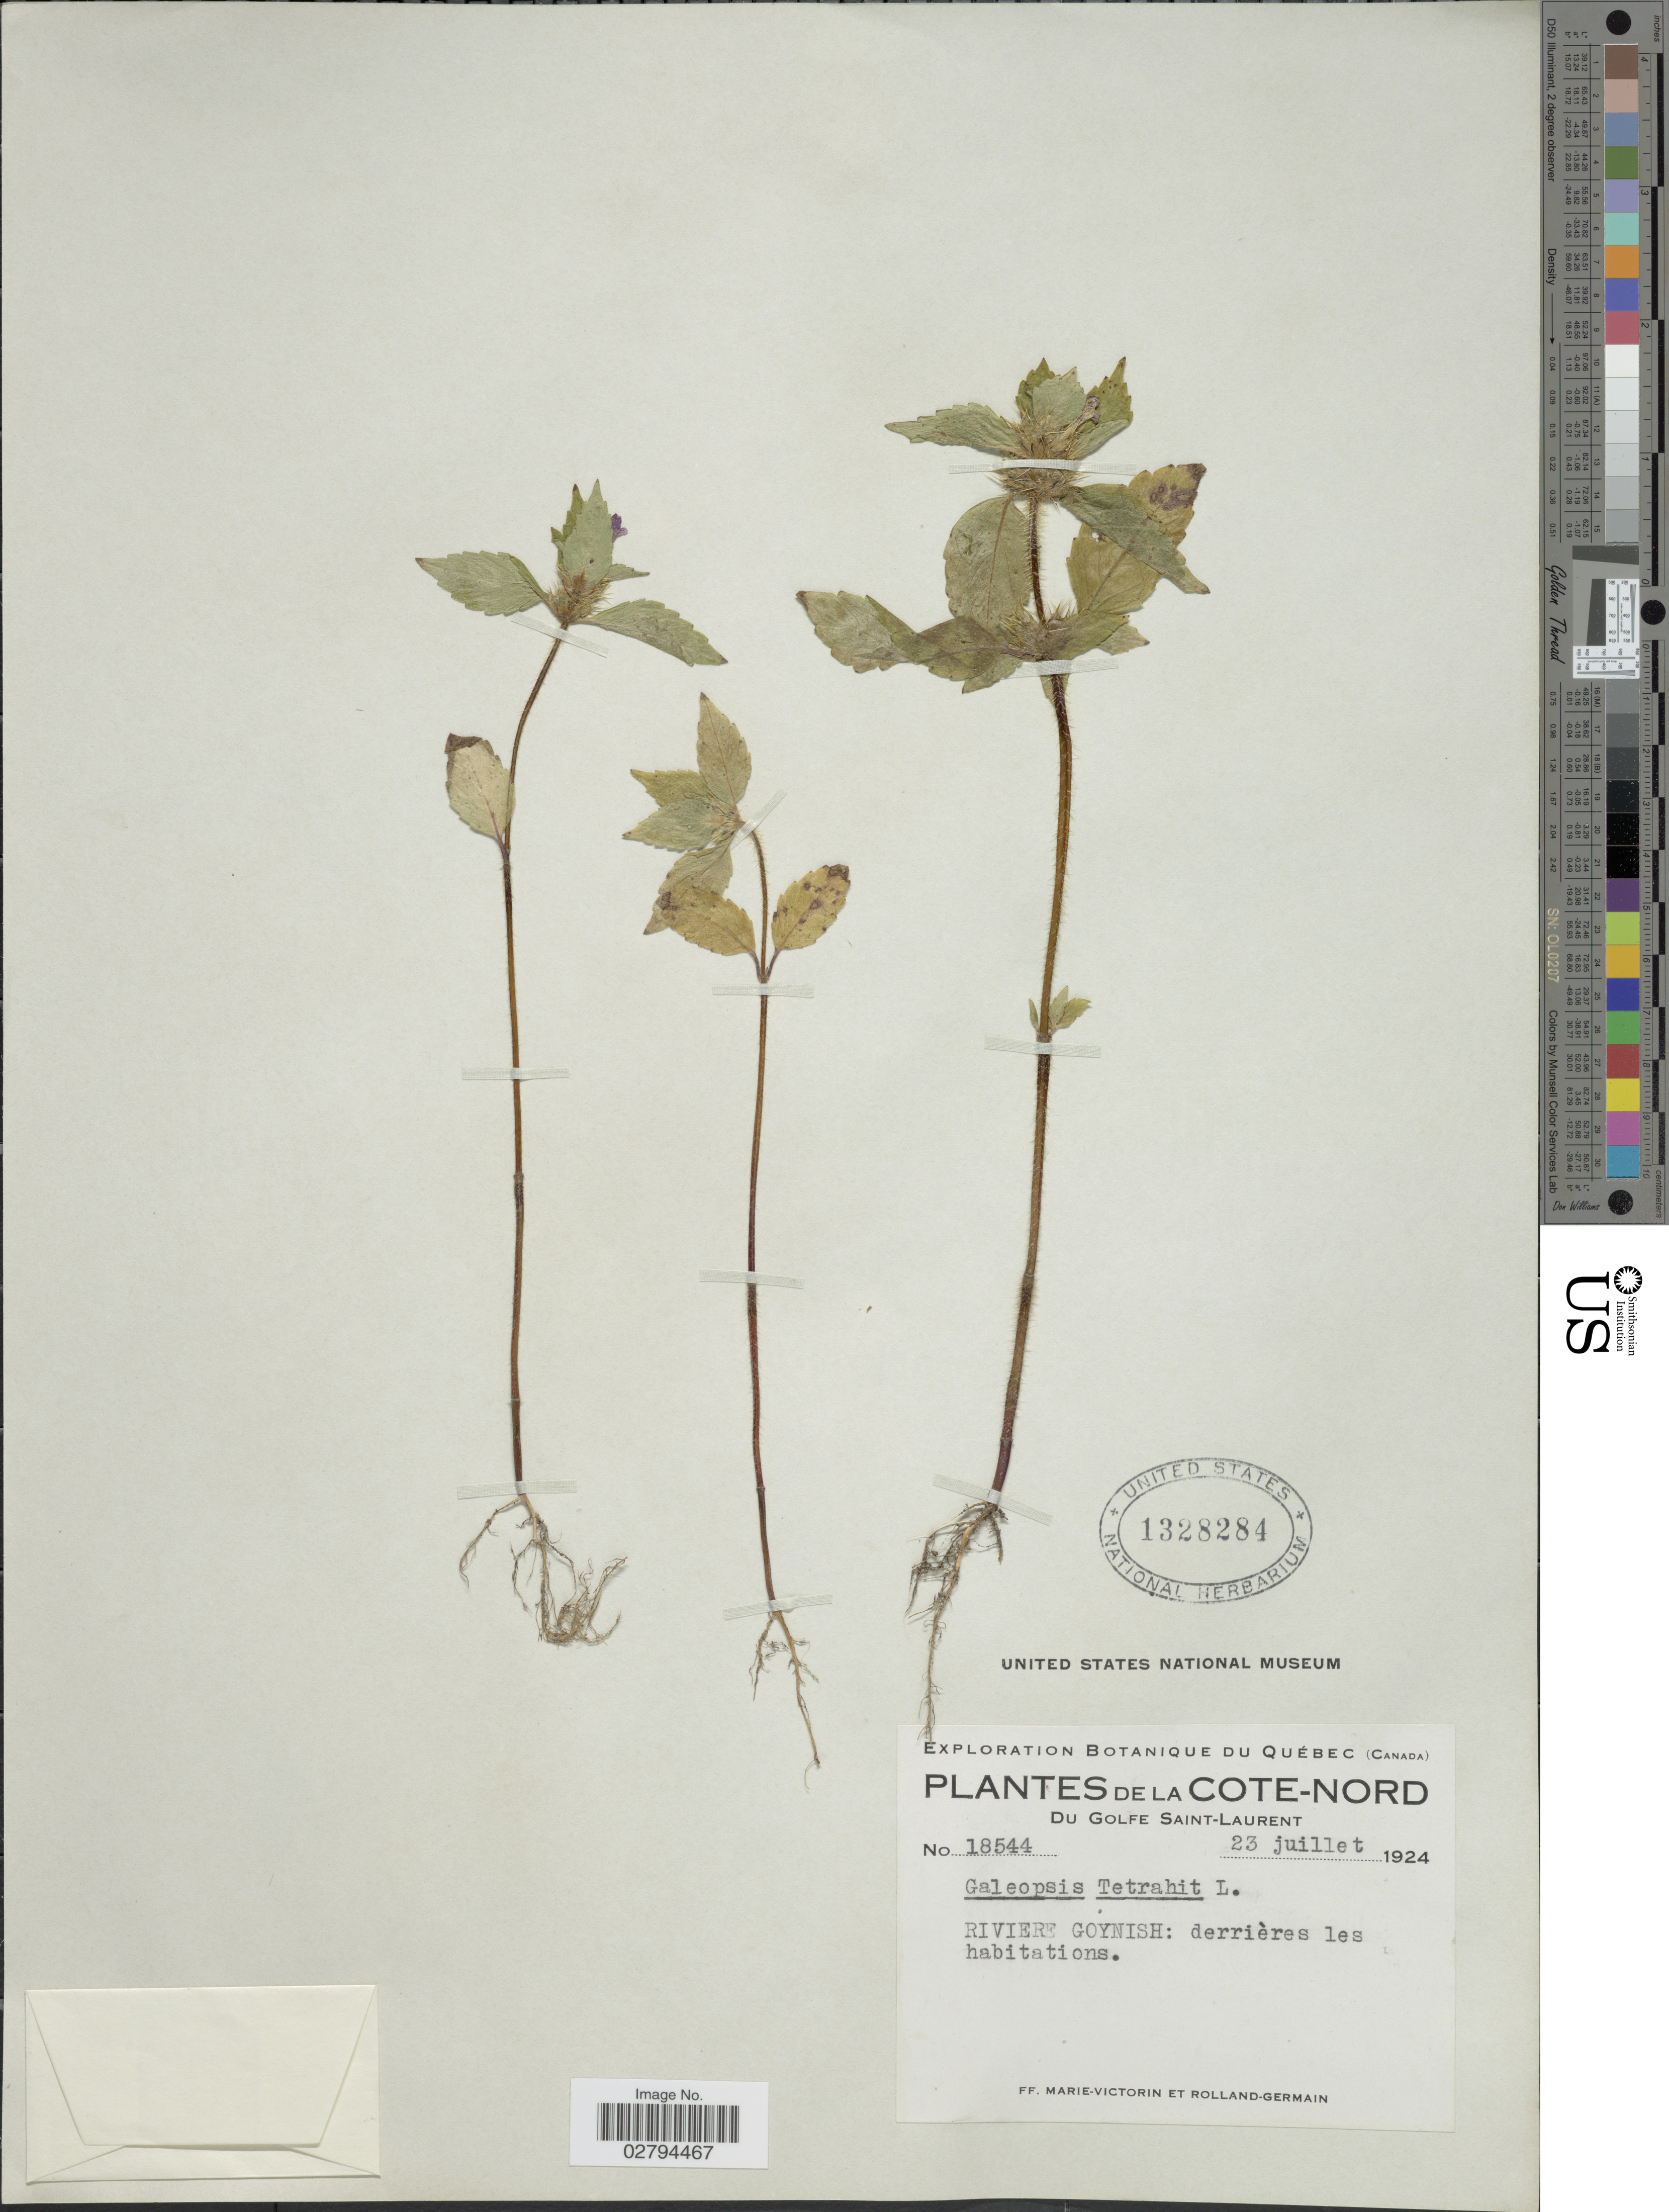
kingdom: Plantae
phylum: Tracheophyta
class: Magnoliopsida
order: Lamiales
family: Lamiaceae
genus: Galeopsis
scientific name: Galeopsis tetrahit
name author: L.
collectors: F. Marie-Victorin & Rolland-Germain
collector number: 18544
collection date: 1924-07-23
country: Canada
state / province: Quebec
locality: Cote-Nord du Golfe Saint-Laurent. Riviere Goynish: derrières les habitations.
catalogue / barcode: US 1328284